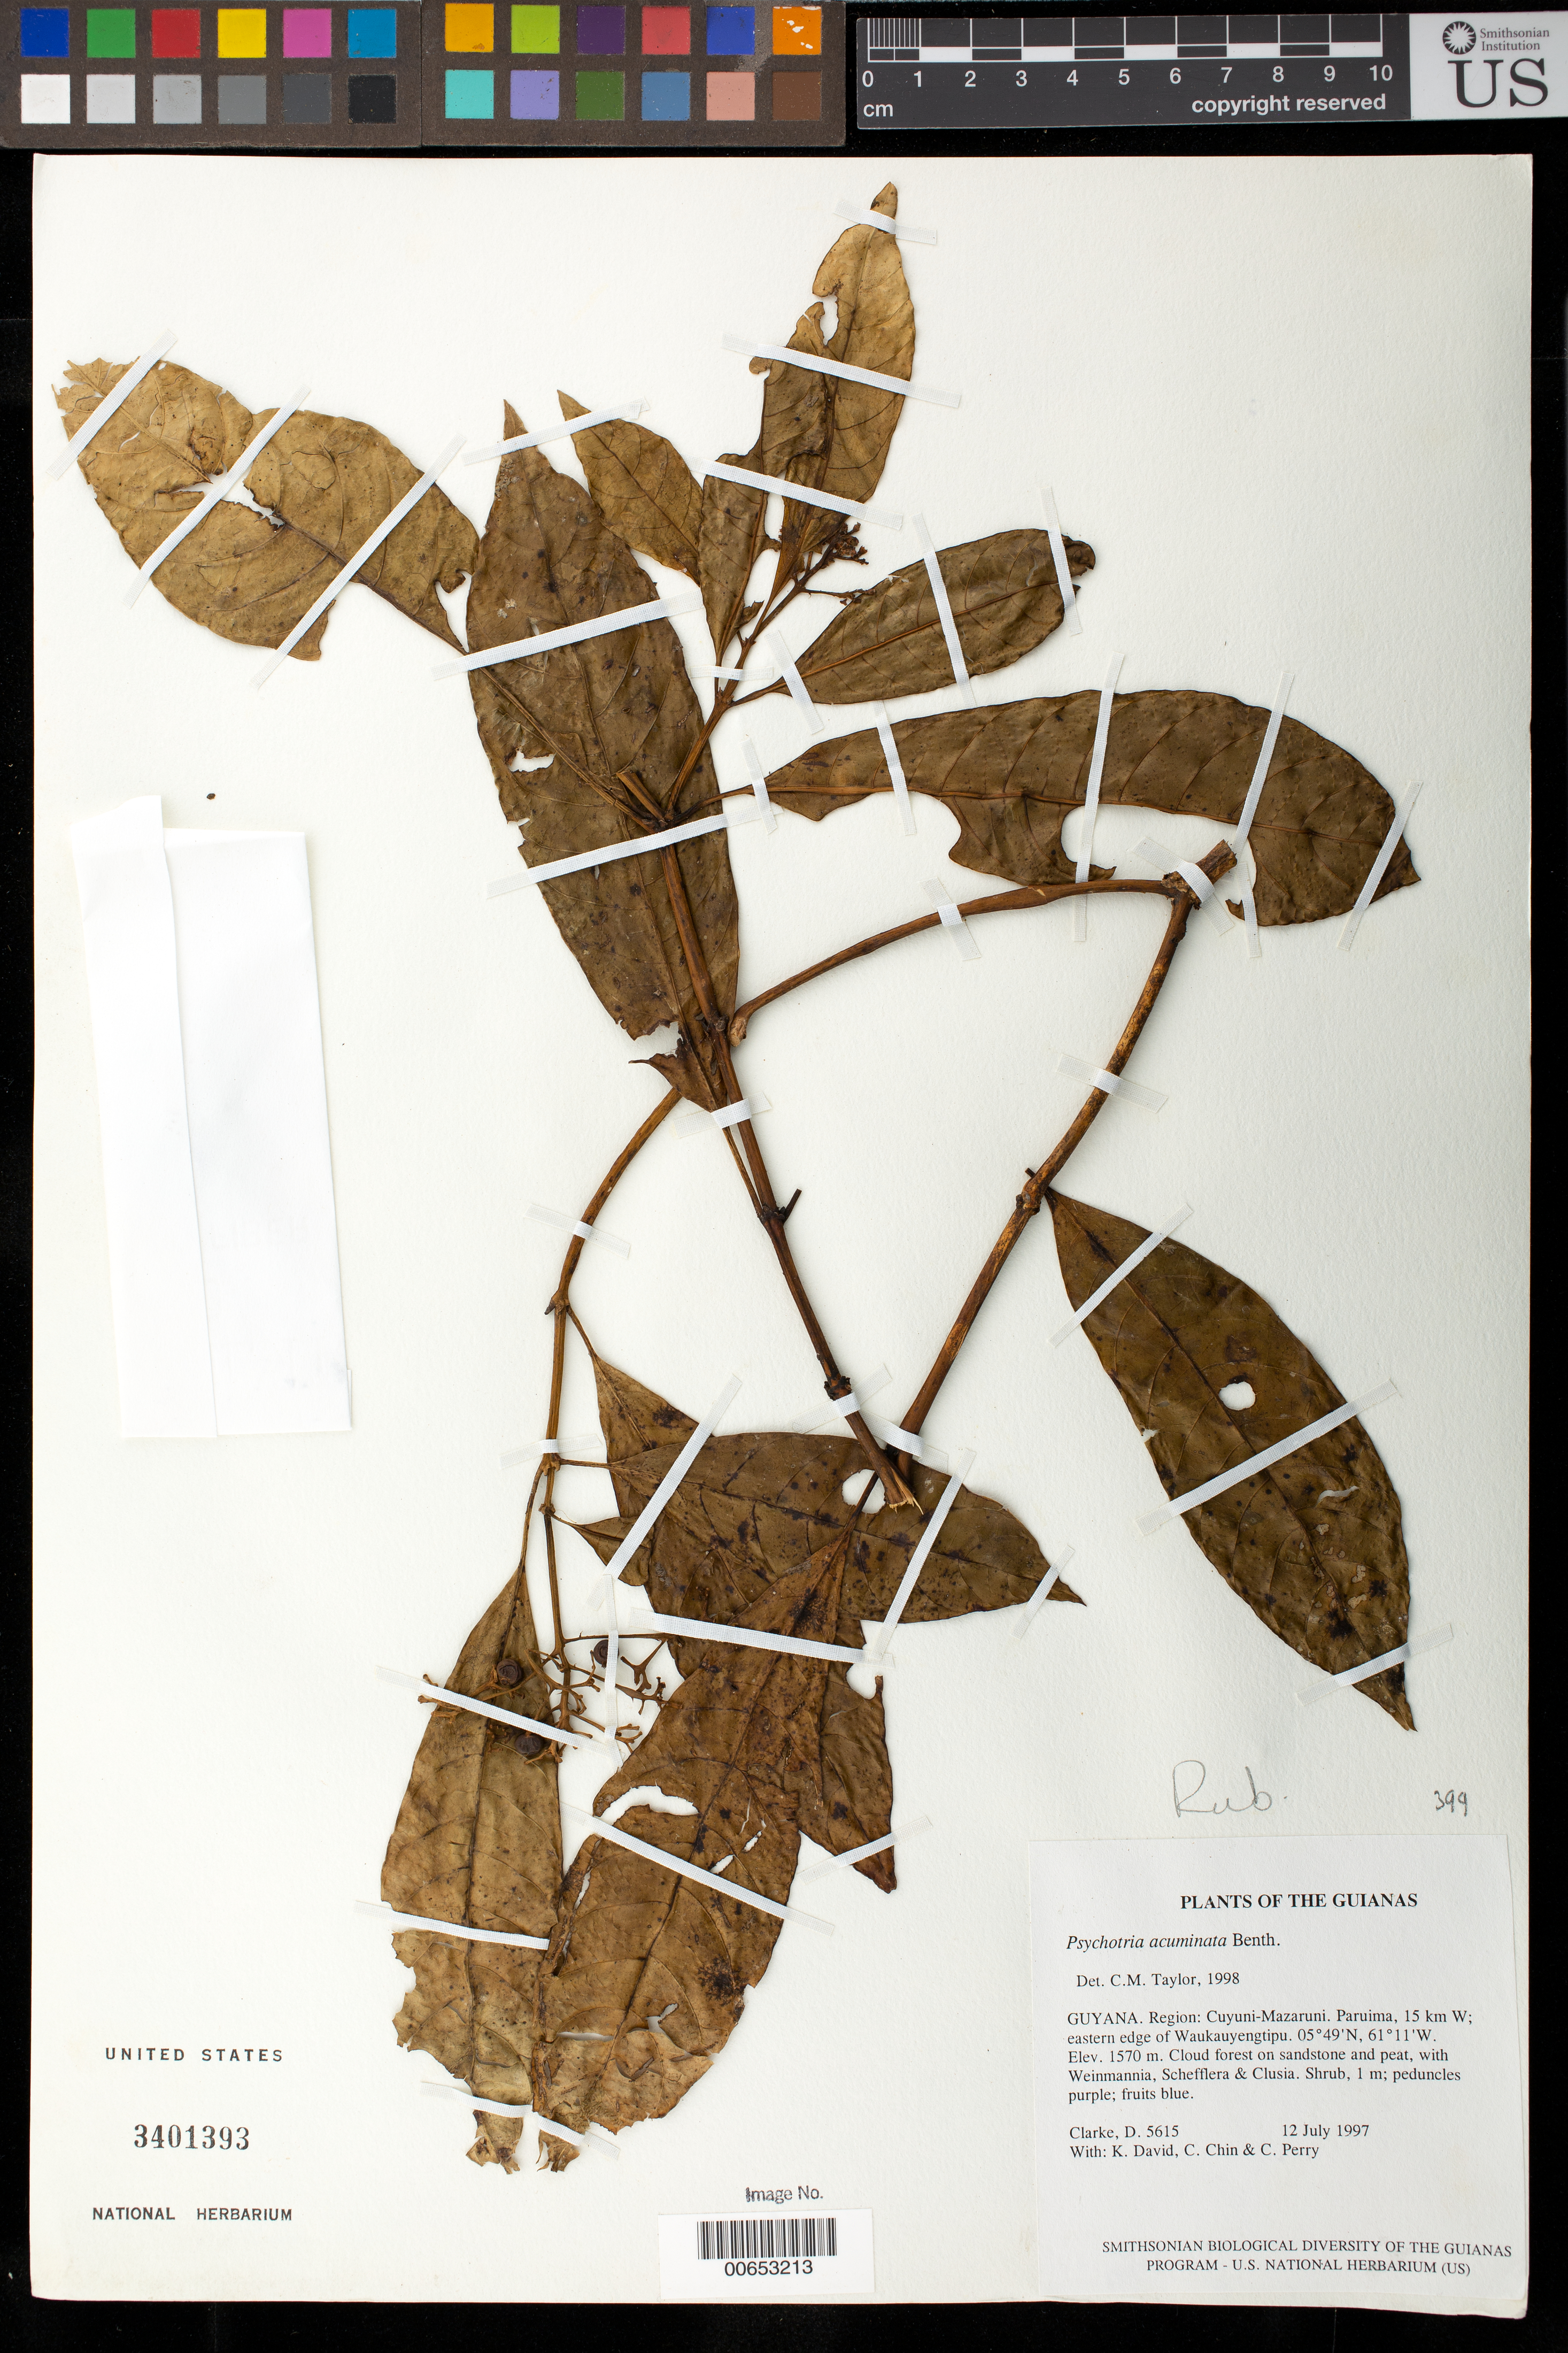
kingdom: Plantae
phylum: Tracheophyta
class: Magnoliopsida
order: Gentianales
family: Rubiaceae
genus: Palicourea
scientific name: Palicourea acuminata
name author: (Benth.) Borhidi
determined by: Kirkbride, J. H., Jr.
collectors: H. D. Clarke, K. David, C. Chin & C. Perry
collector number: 5615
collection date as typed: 12 July 1997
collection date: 1997-07-12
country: Guyana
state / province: Cuyuni-Mazaruni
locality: Paruima, 15 km W; eastern edge of Waukauyengtipu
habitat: Cloud forest on sandstone and peat, with Weinmannia, Schefflera & Clusia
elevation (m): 1570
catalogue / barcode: US 3401393